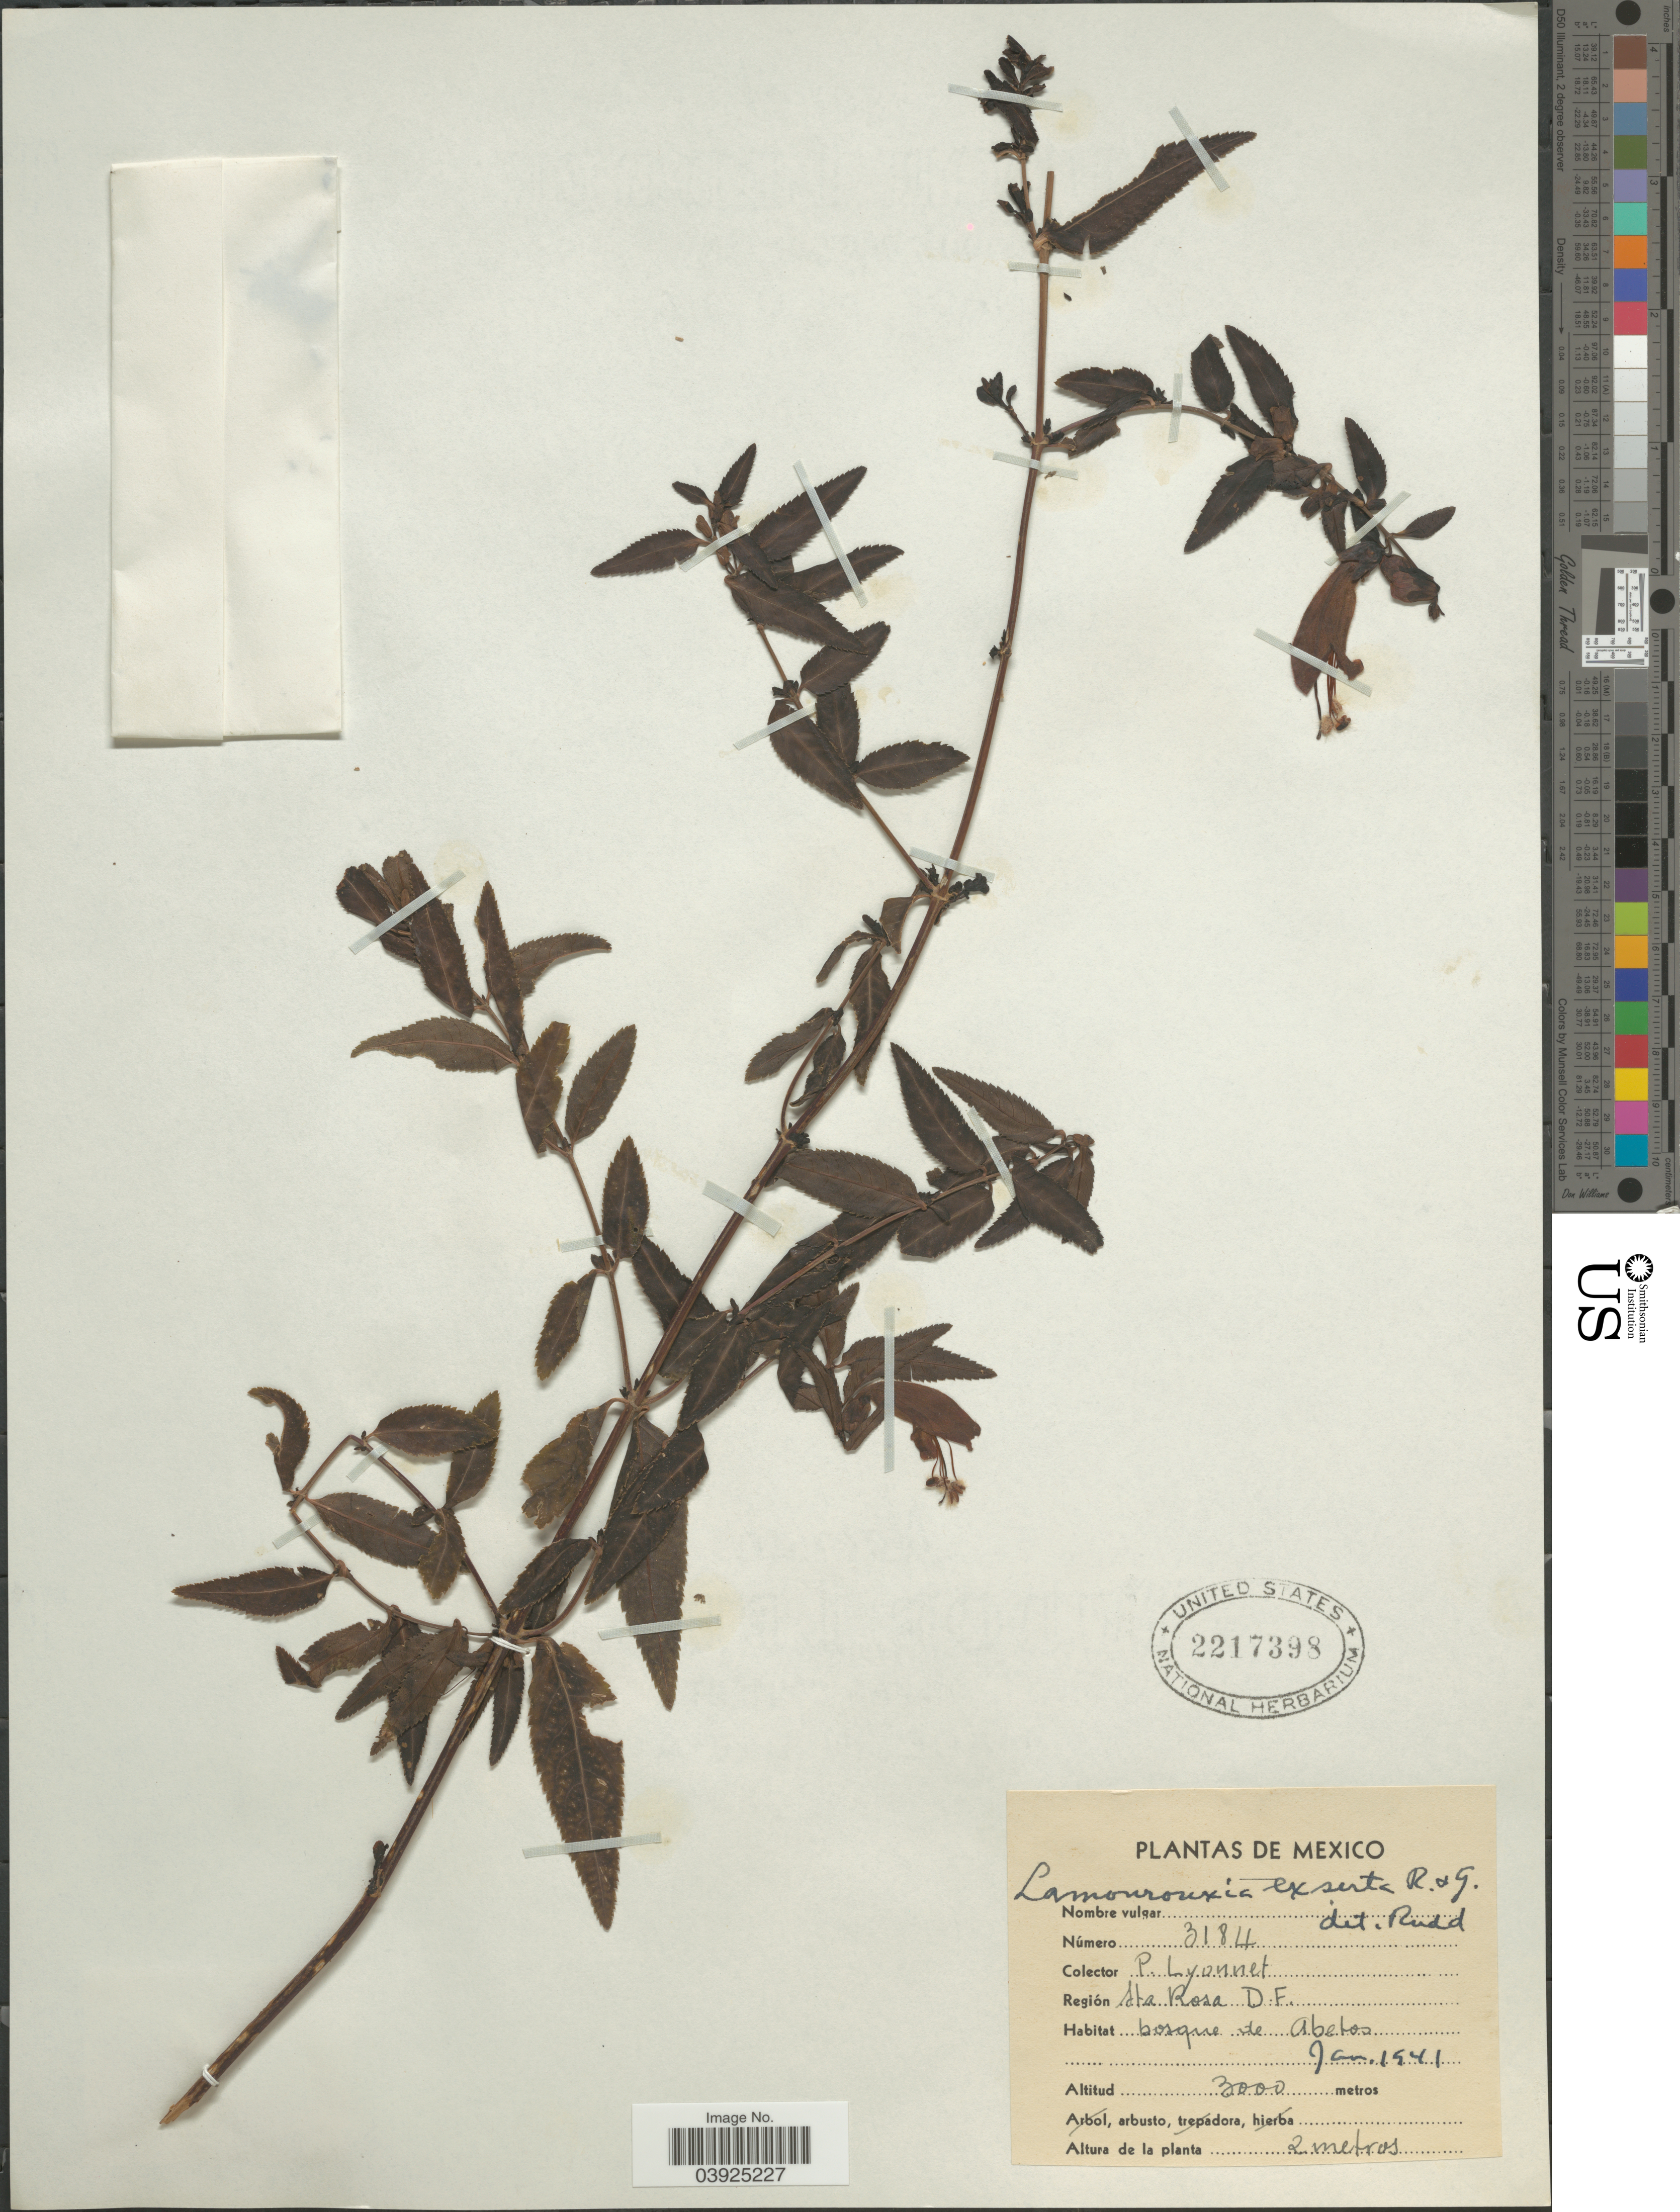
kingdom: Plantae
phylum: Tracheophyta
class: Magnoliopsida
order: Lamiales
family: Orobanchaceae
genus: Lamourouxia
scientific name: Lamourouxia exserta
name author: B.L. Rob. & Greenm.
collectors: P. Lyonnet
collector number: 3184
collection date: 1941-01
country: Mexico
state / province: Distrito Federal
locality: Región Sta Rosa. Bosque de Abetos.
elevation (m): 3000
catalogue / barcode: US 2217398